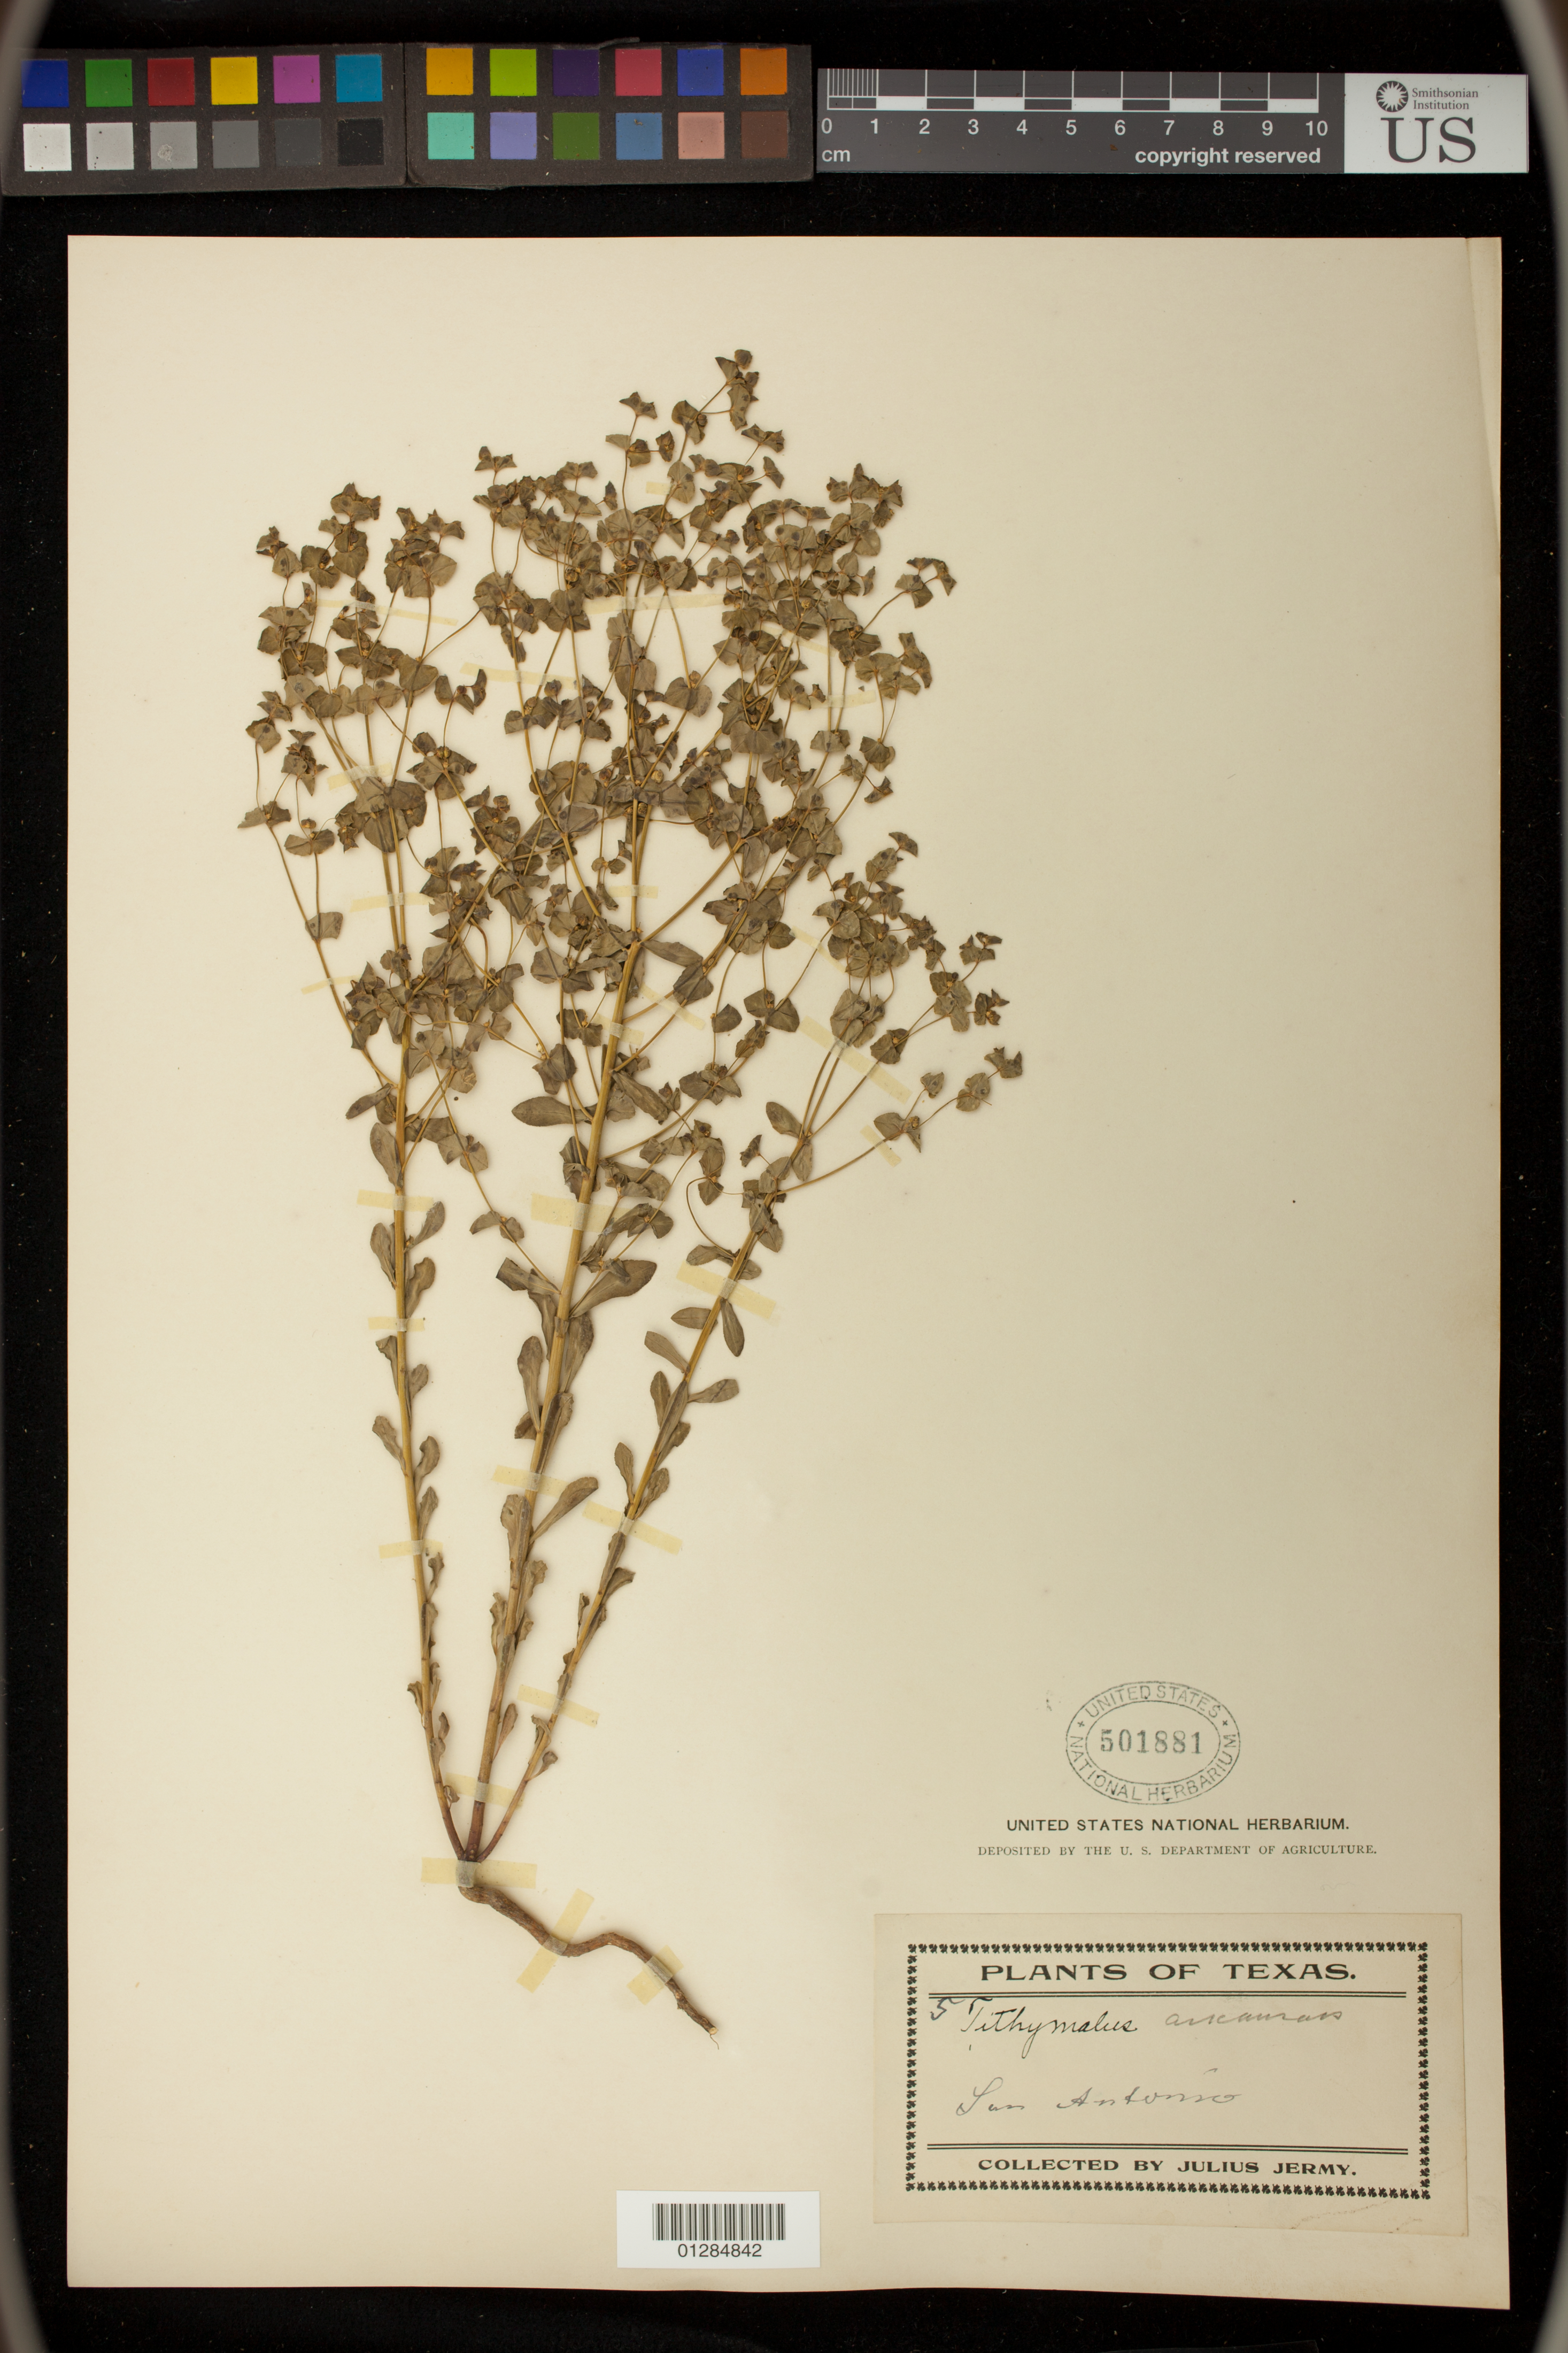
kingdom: Plantae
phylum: Tracheophyta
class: Magnoliopsida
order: Malpighiales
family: Euphorbiaceae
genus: Euphorbia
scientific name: Euphorbia spathulata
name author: Lam.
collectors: J. Jermy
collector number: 5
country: United States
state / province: Texas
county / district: Bexar County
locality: San Antonio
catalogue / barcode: US 501881